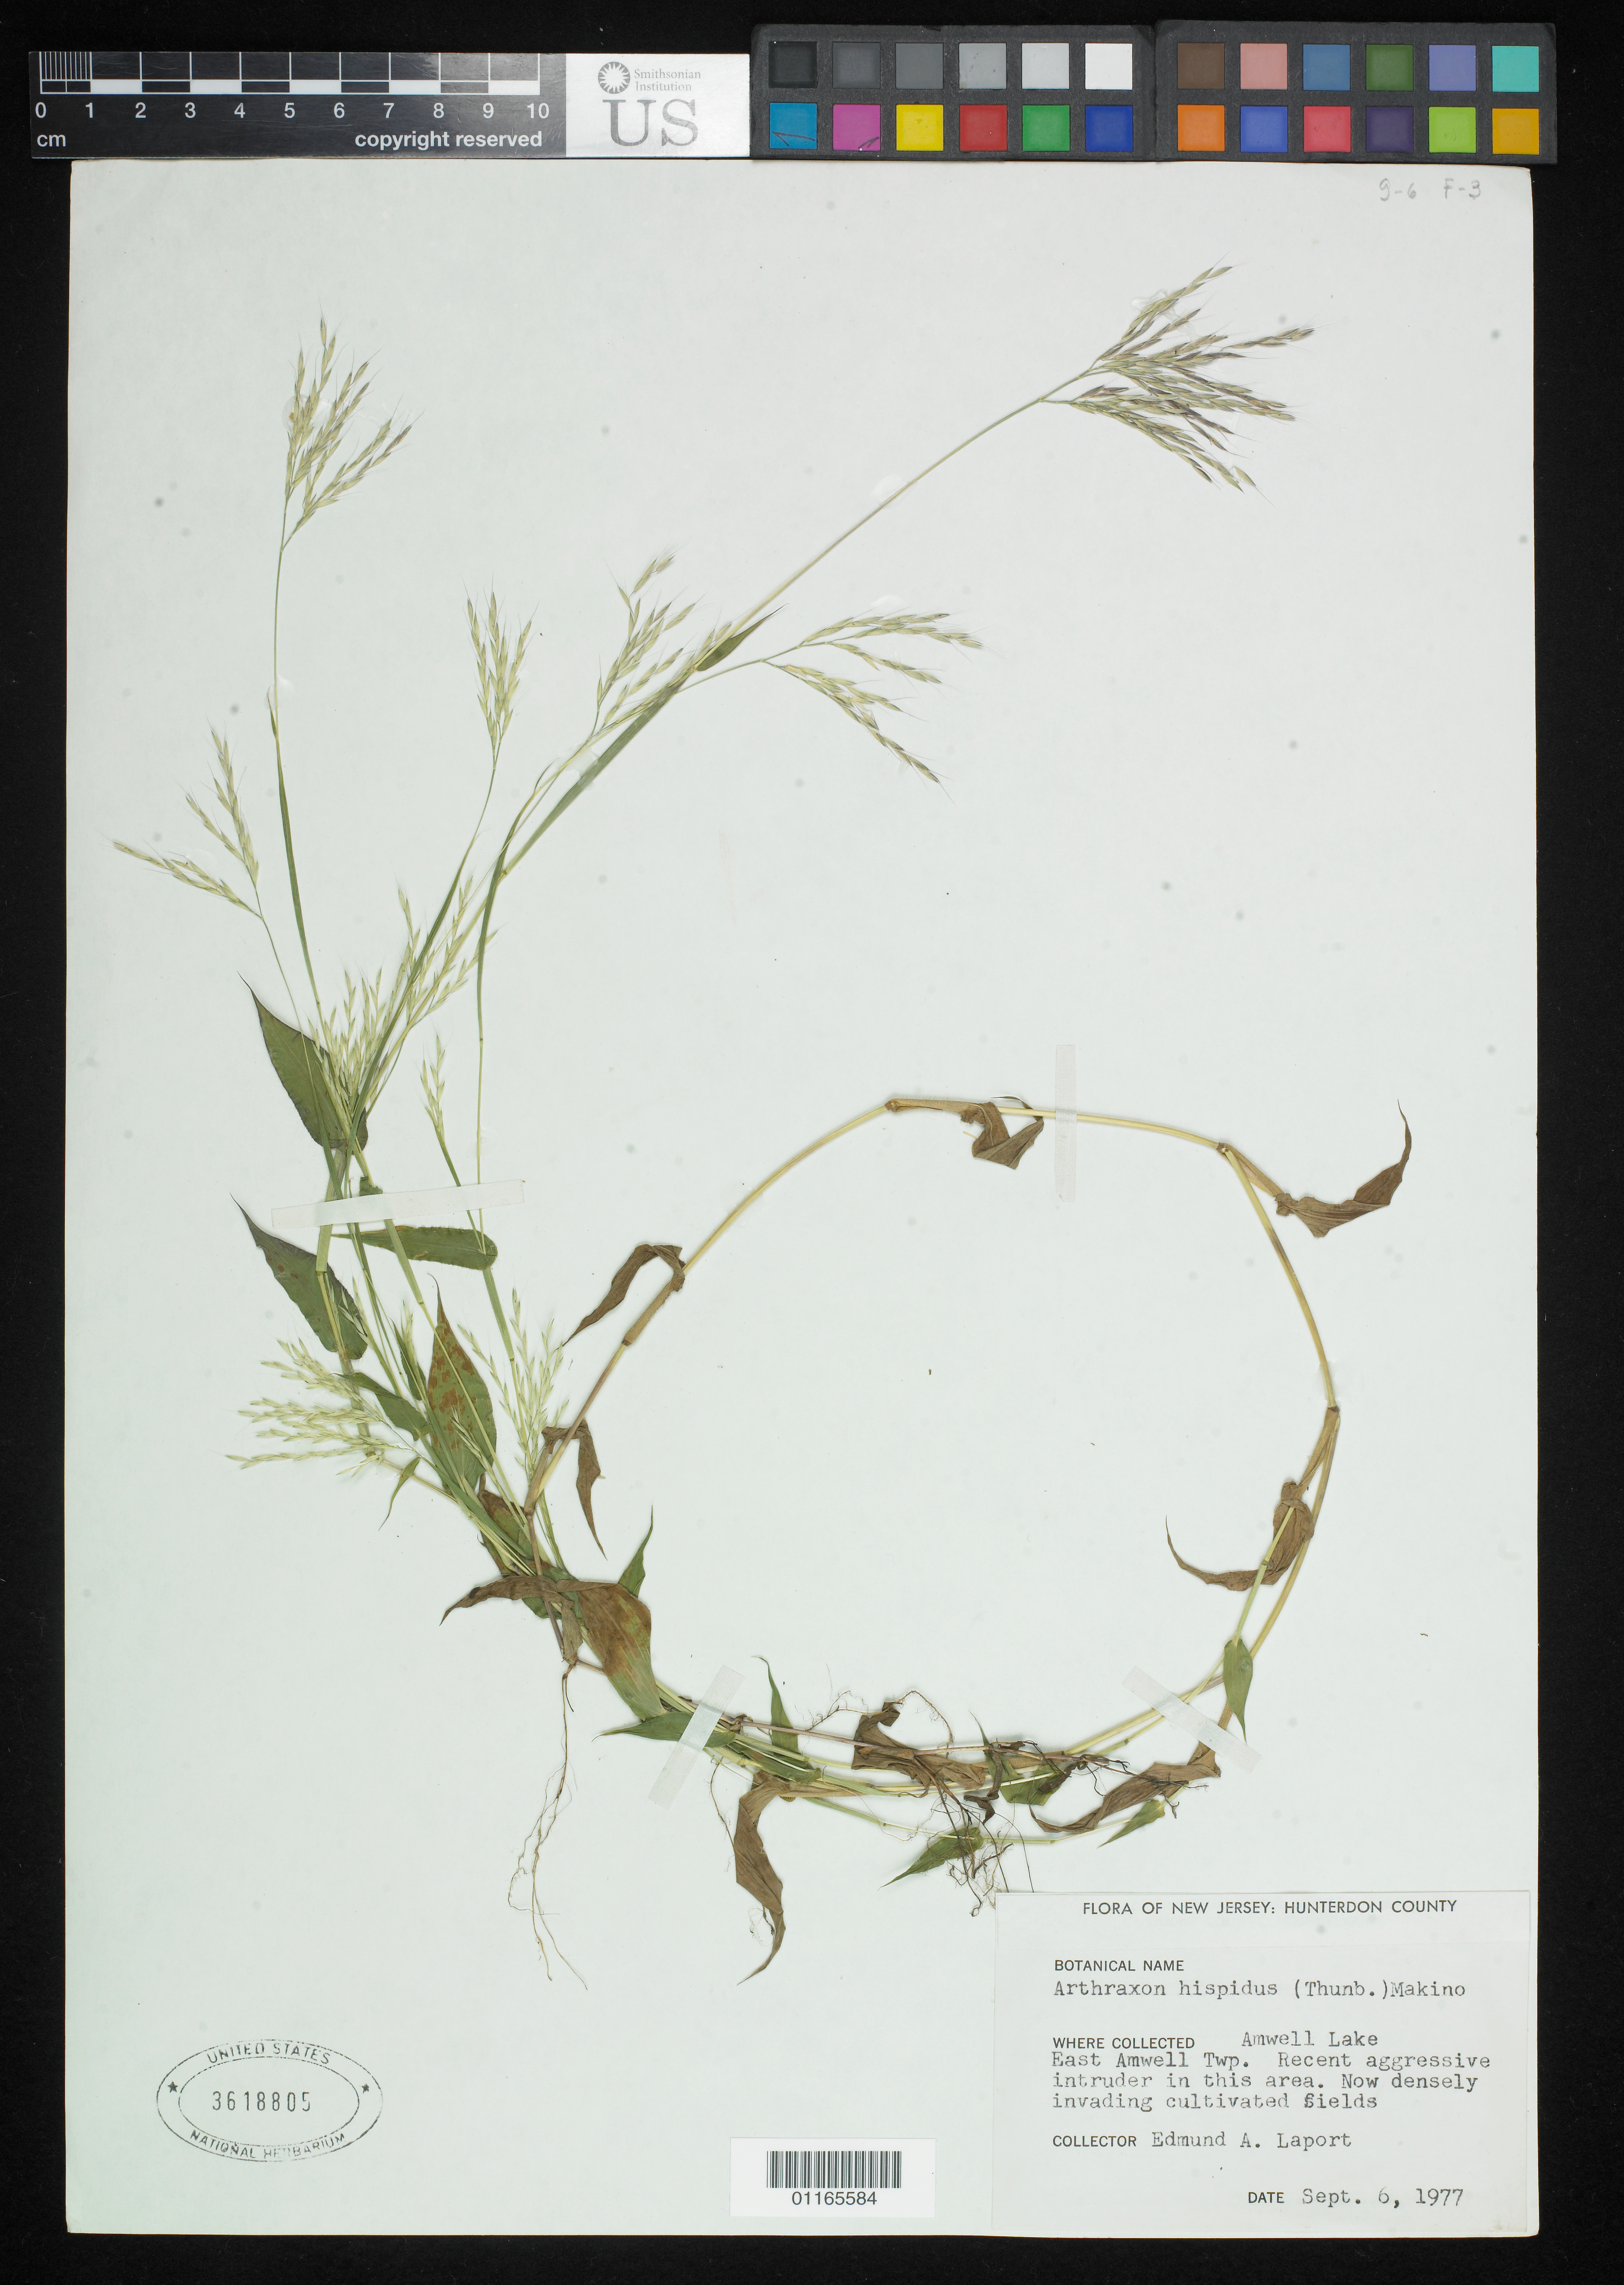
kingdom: Plantae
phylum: Tracheophyta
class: Liliopsida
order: Poales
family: Poaceae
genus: Arthraxon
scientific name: Arthraxon hispidus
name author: (Thunb.) Makino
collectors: E. Laport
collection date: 1977-09-06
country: United States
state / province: New Jersey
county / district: Hunterdon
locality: Amwell Lake. East Amwell Twp.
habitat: Recent aggressive intruder in this area. Now densely invading cultivated fields.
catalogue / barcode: US 3618805